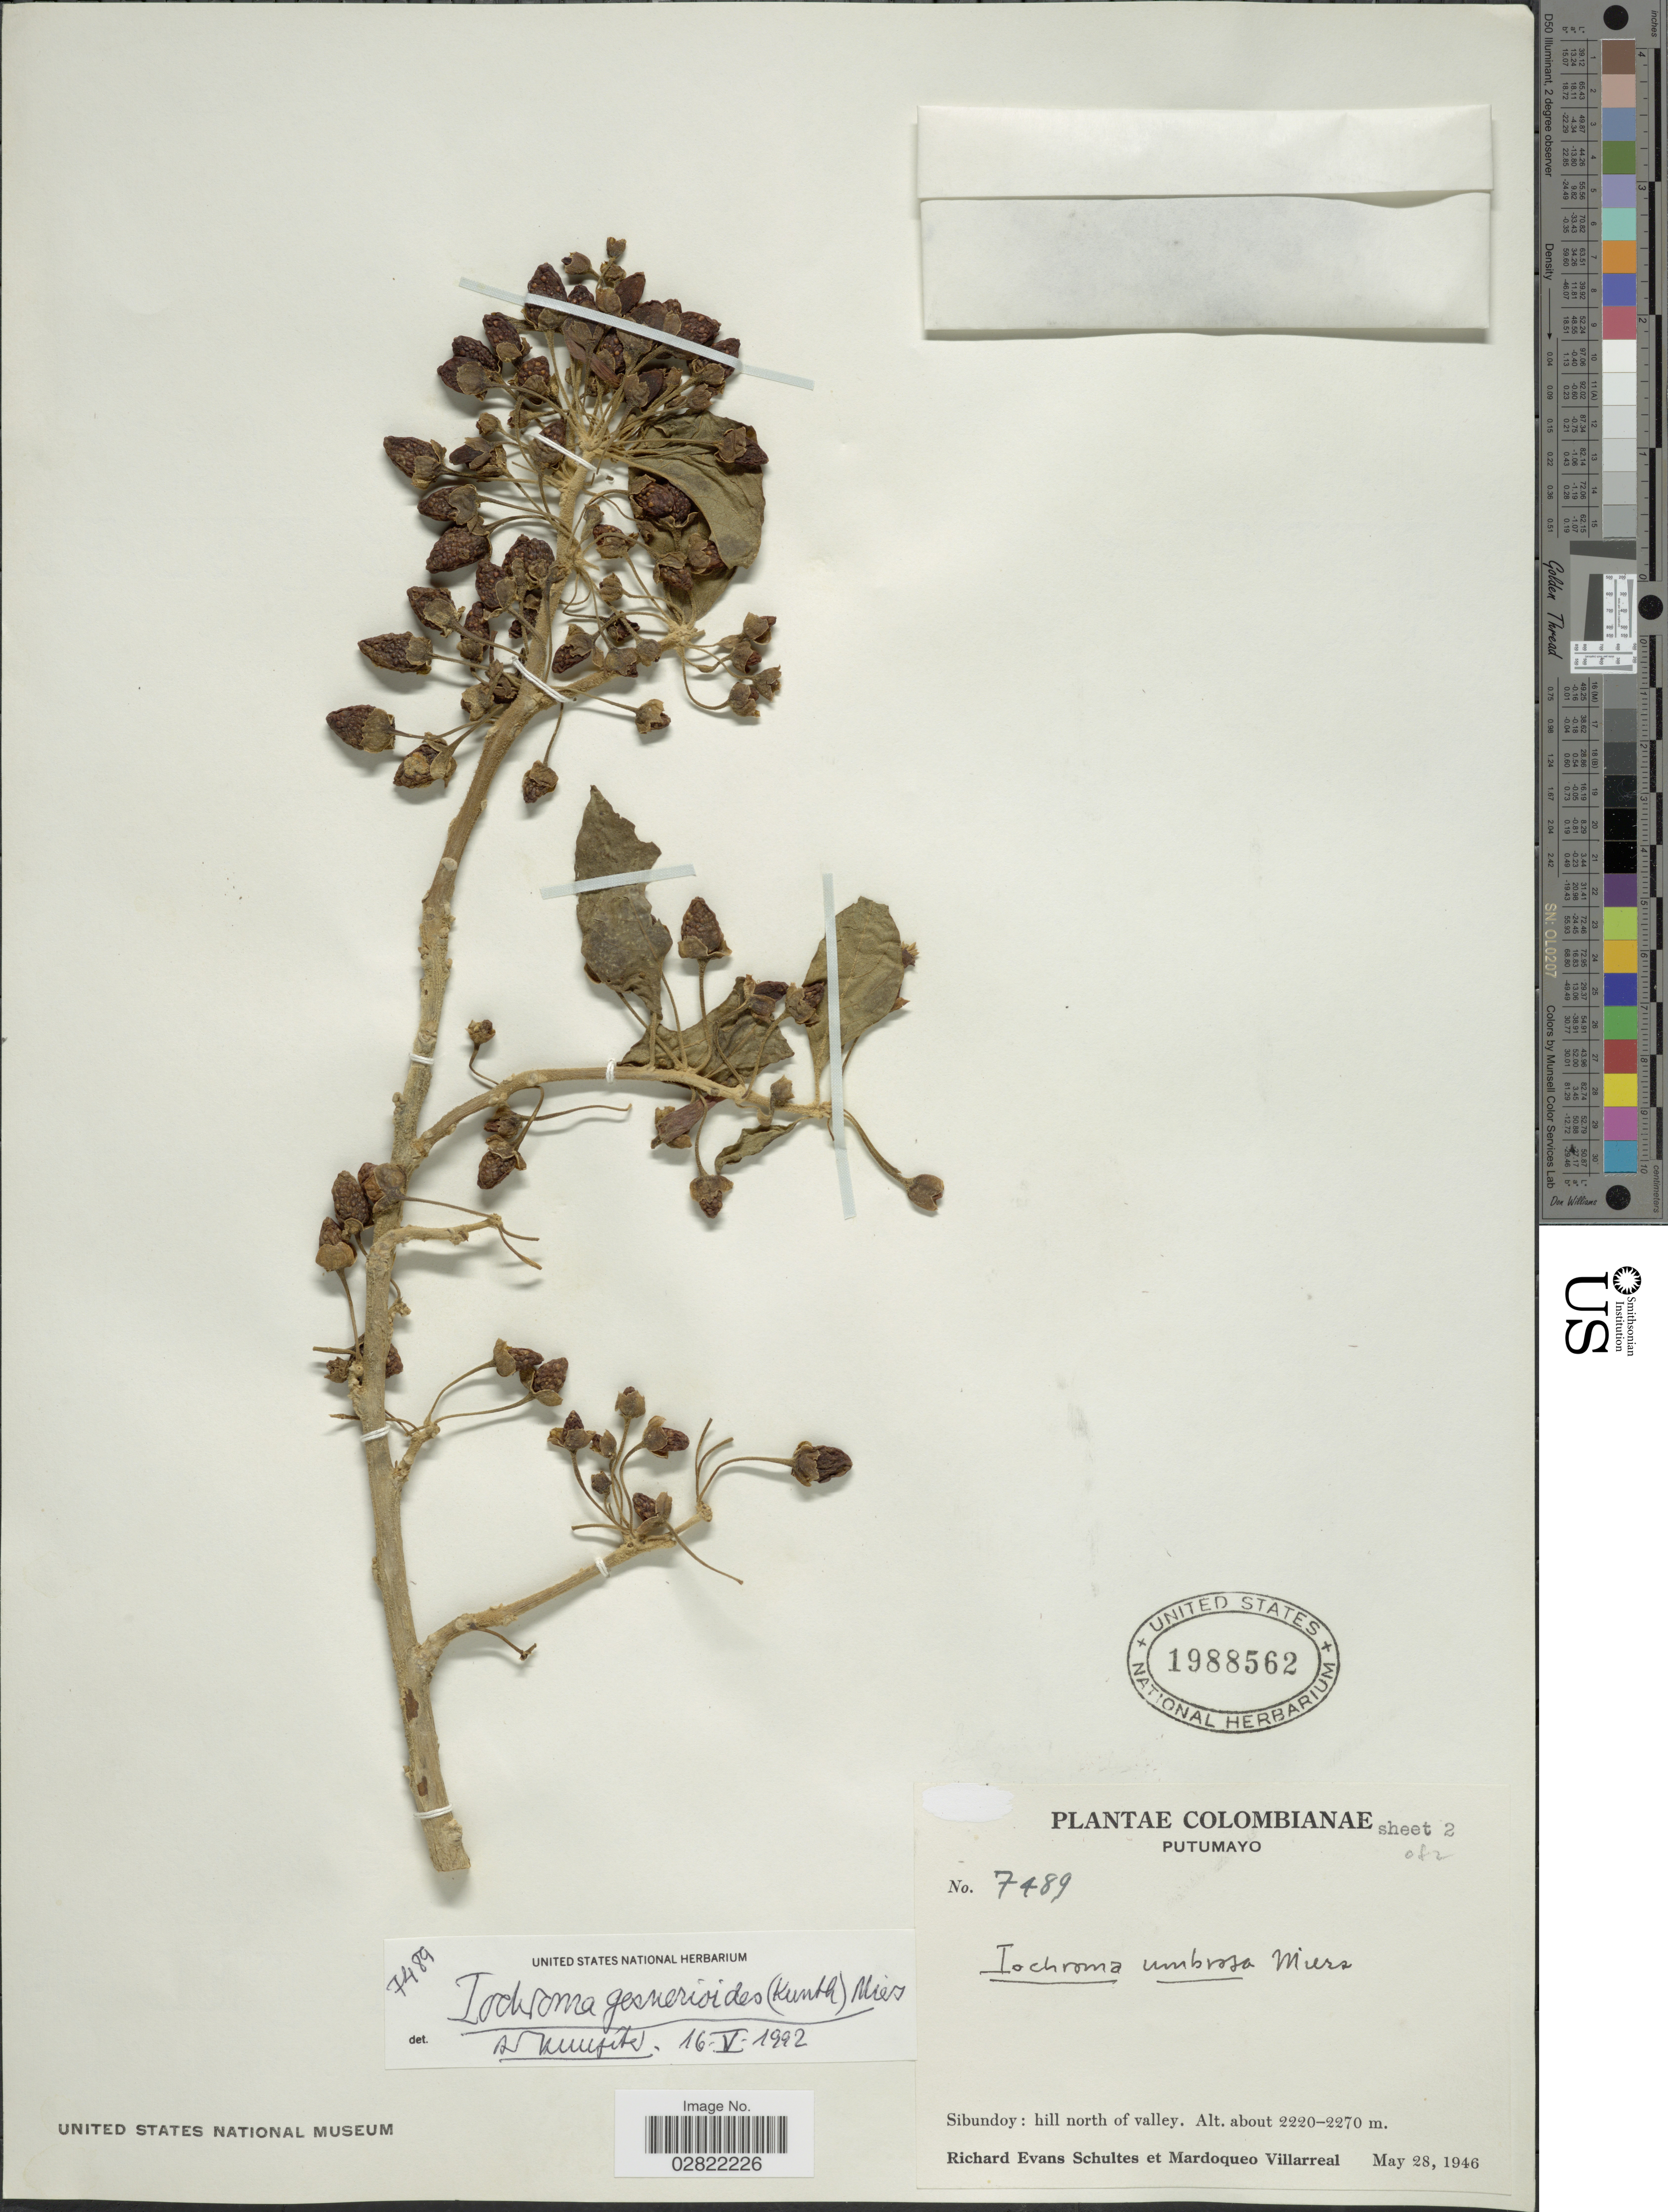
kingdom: Plantae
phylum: Tracheophyta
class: Magnoliopsida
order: Solanales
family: Solanaceae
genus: Iochroma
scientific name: Iochroma gesnerioides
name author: (Kunth) Miers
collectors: R. E. Schultes & M. Villarreal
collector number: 7489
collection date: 1946-05-28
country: Colombia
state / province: Putumayo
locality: Sibundoy: hill north of valley.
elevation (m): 2220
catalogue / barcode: US 1988562